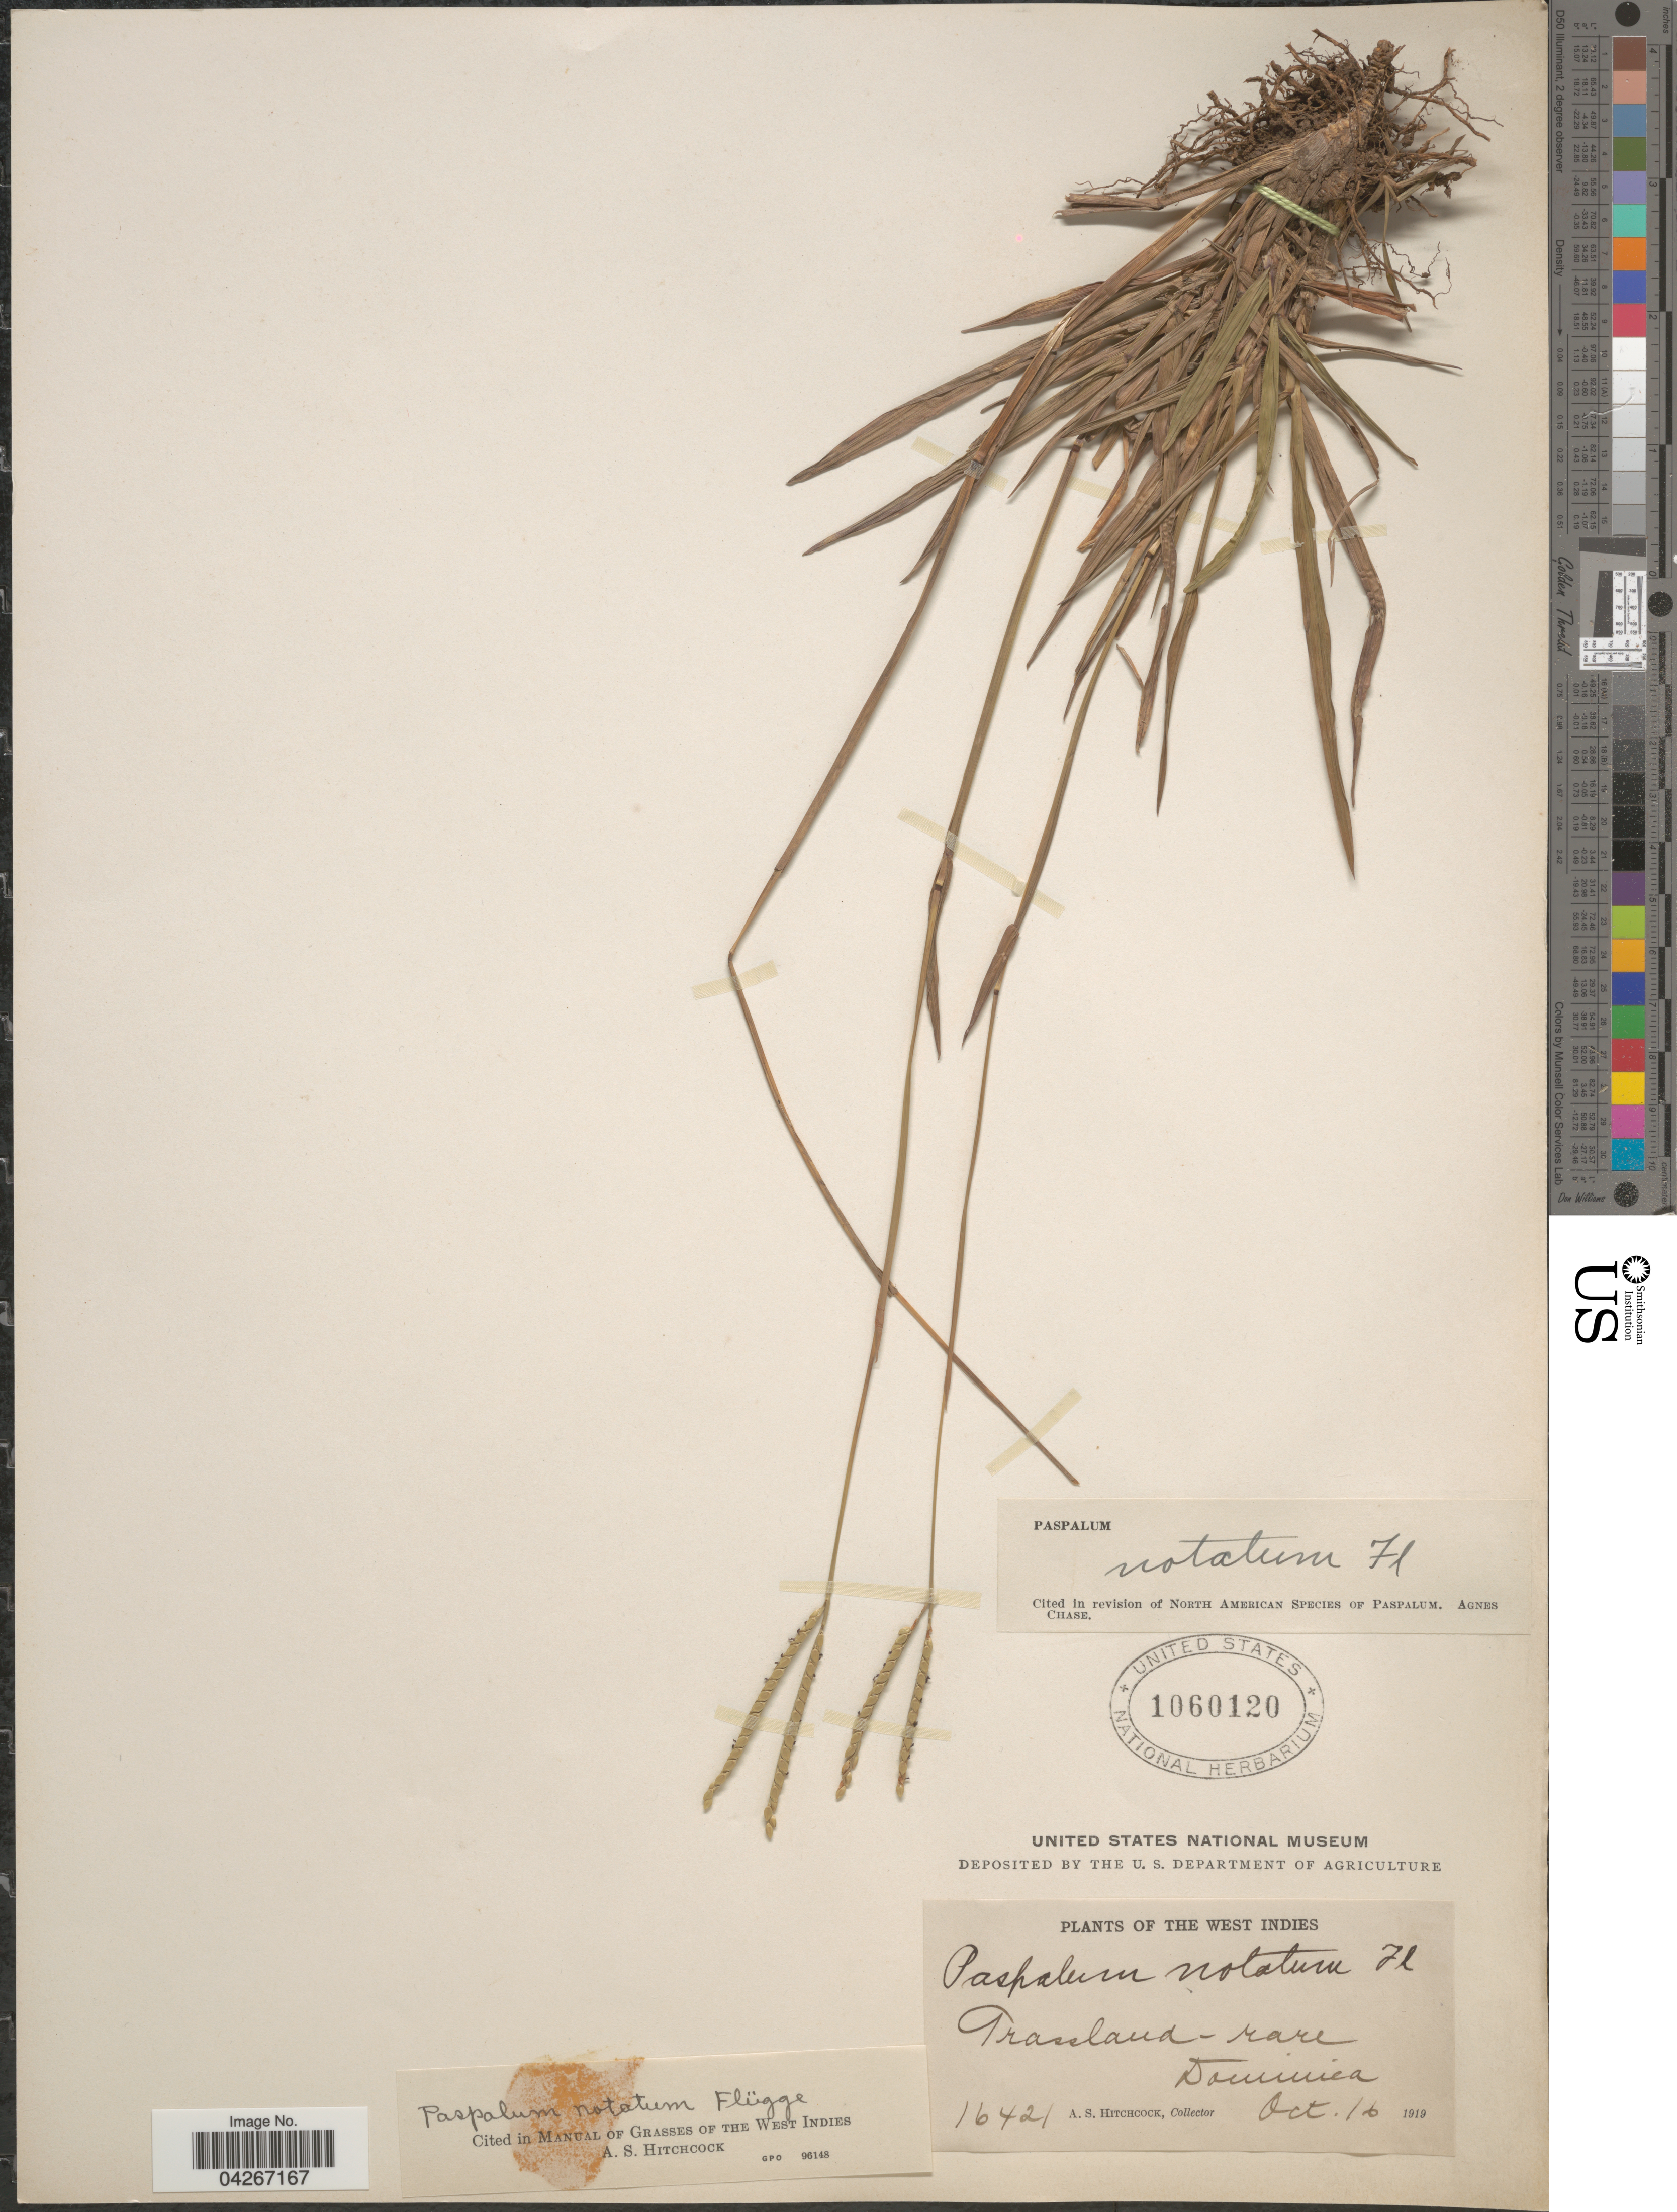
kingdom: Plantae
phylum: Tracheophyta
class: Liliopsida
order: Poales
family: Poaceae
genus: Paspalum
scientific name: Paspalum notatum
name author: Flüggé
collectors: A. S. Hitchcock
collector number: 16421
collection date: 1919-10-16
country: Dominica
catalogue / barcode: US 1060120